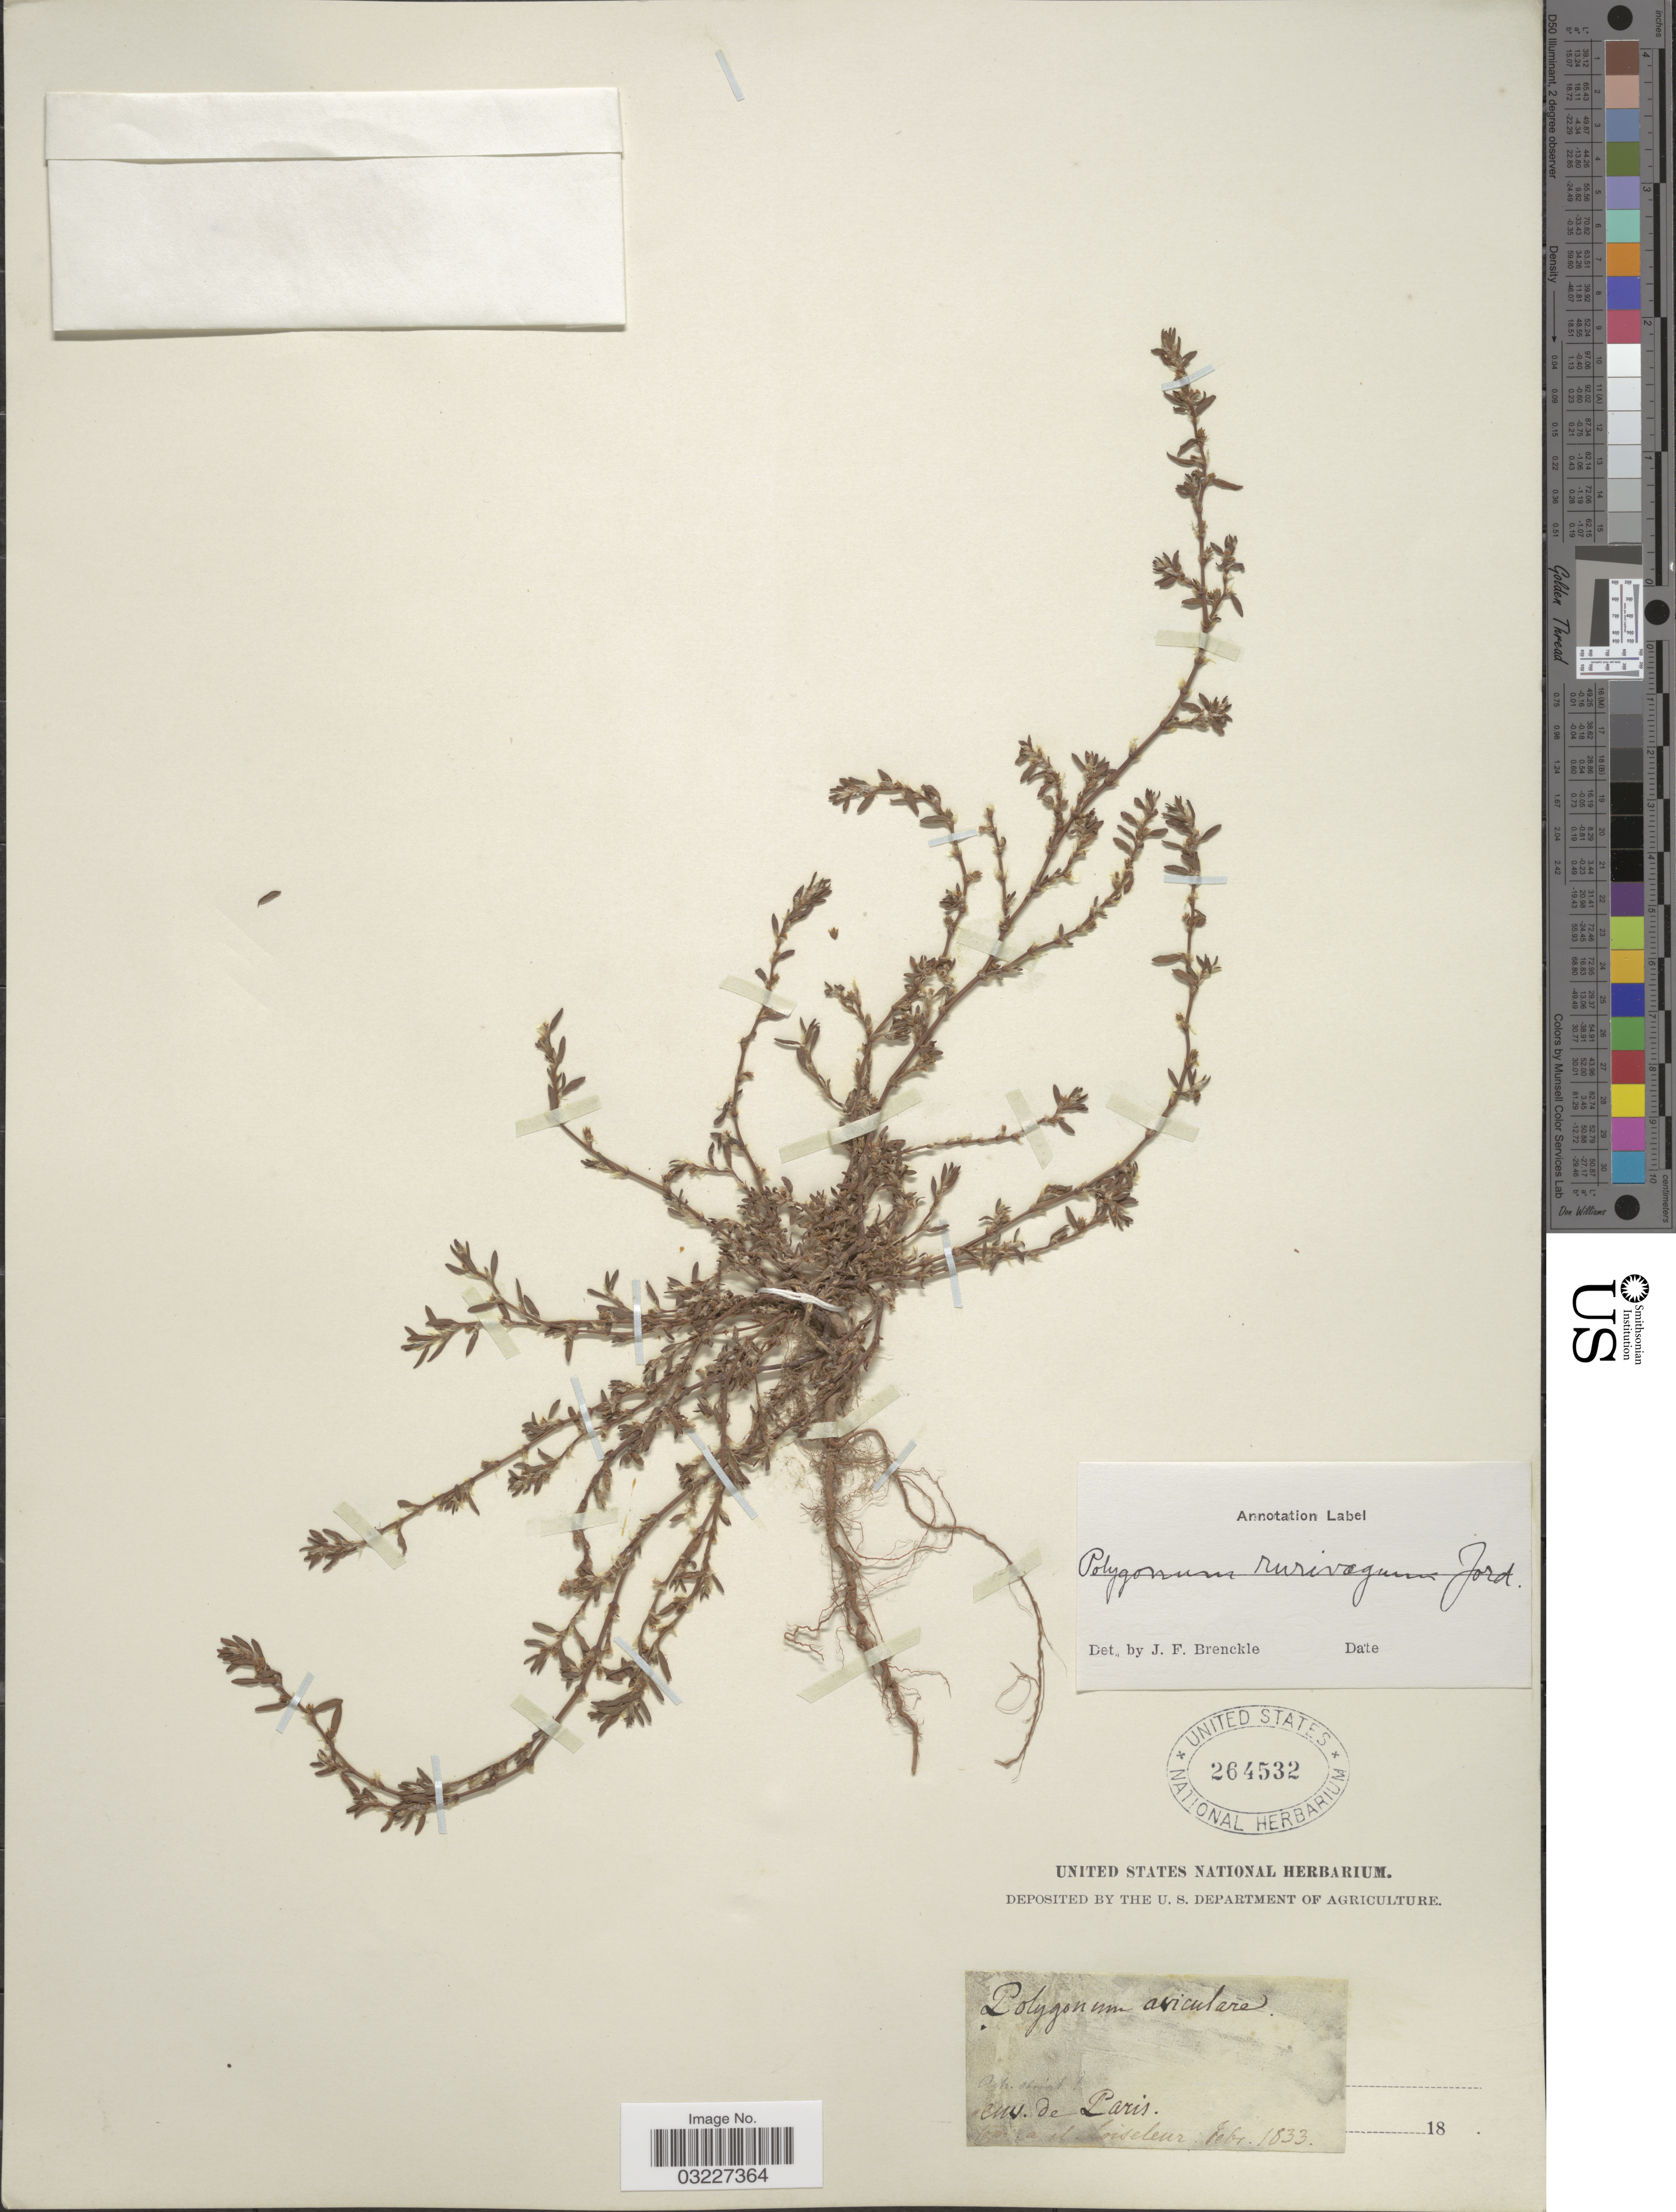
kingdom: Plantae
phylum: Tracheophyta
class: Magnoliopsida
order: Caryophyllales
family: Polygonaceae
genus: Polygonum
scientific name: Polygonum rurivagum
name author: Jord. ex Boreau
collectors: ex herb. United States National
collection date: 1833-02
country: France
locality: Env. de Paris.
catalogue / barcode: US 264532